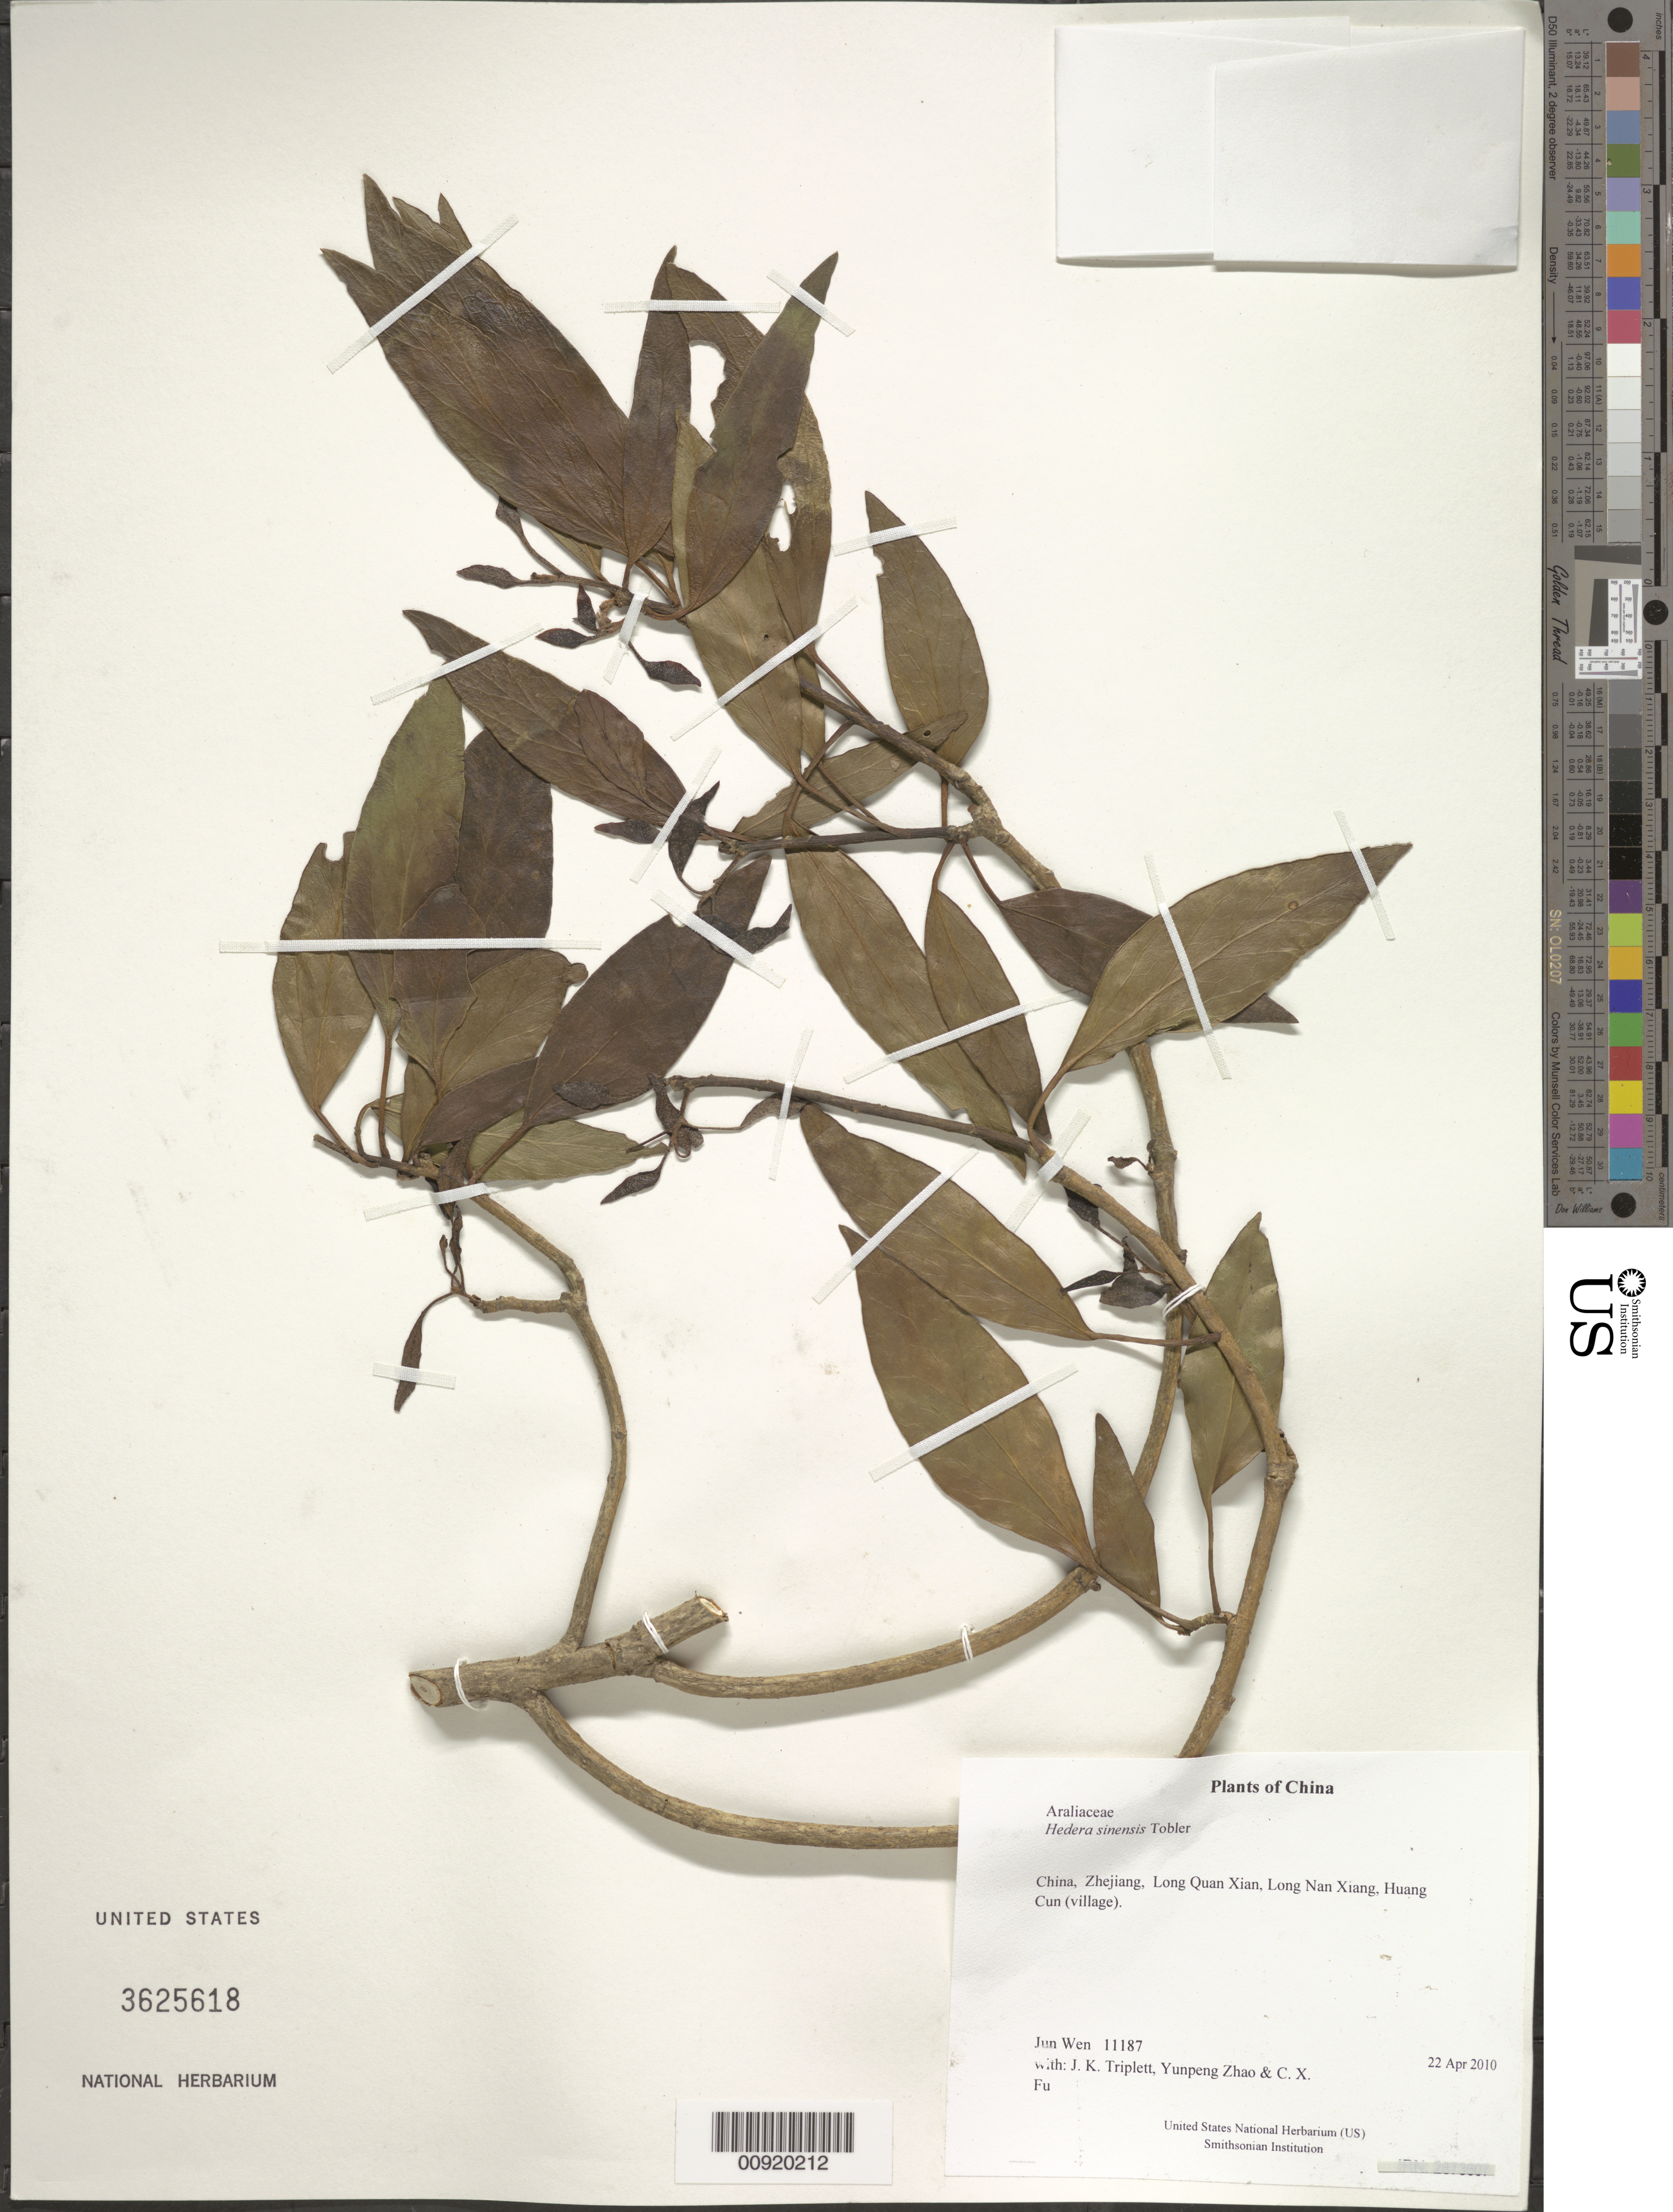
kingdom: Plantae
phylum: Tracheophyta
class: Magnoliopsida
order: Apiales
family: Araliaceae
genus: Hedera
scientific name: Hedera sinensis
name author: (Tobler) Hand.-Mazz.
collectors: J. Wen, J. K. Triplett, Yunpeng Zhao & C. X. Fu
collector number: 11187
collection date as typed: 22 Apr 2010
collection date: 2010-04-22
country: China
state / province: Zhejiang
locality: Long Quan Xian, Long Nan Xiang, Huang Cun (village)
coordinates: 27 55.614 N, 119 14.138 E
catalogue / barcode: US 3625618